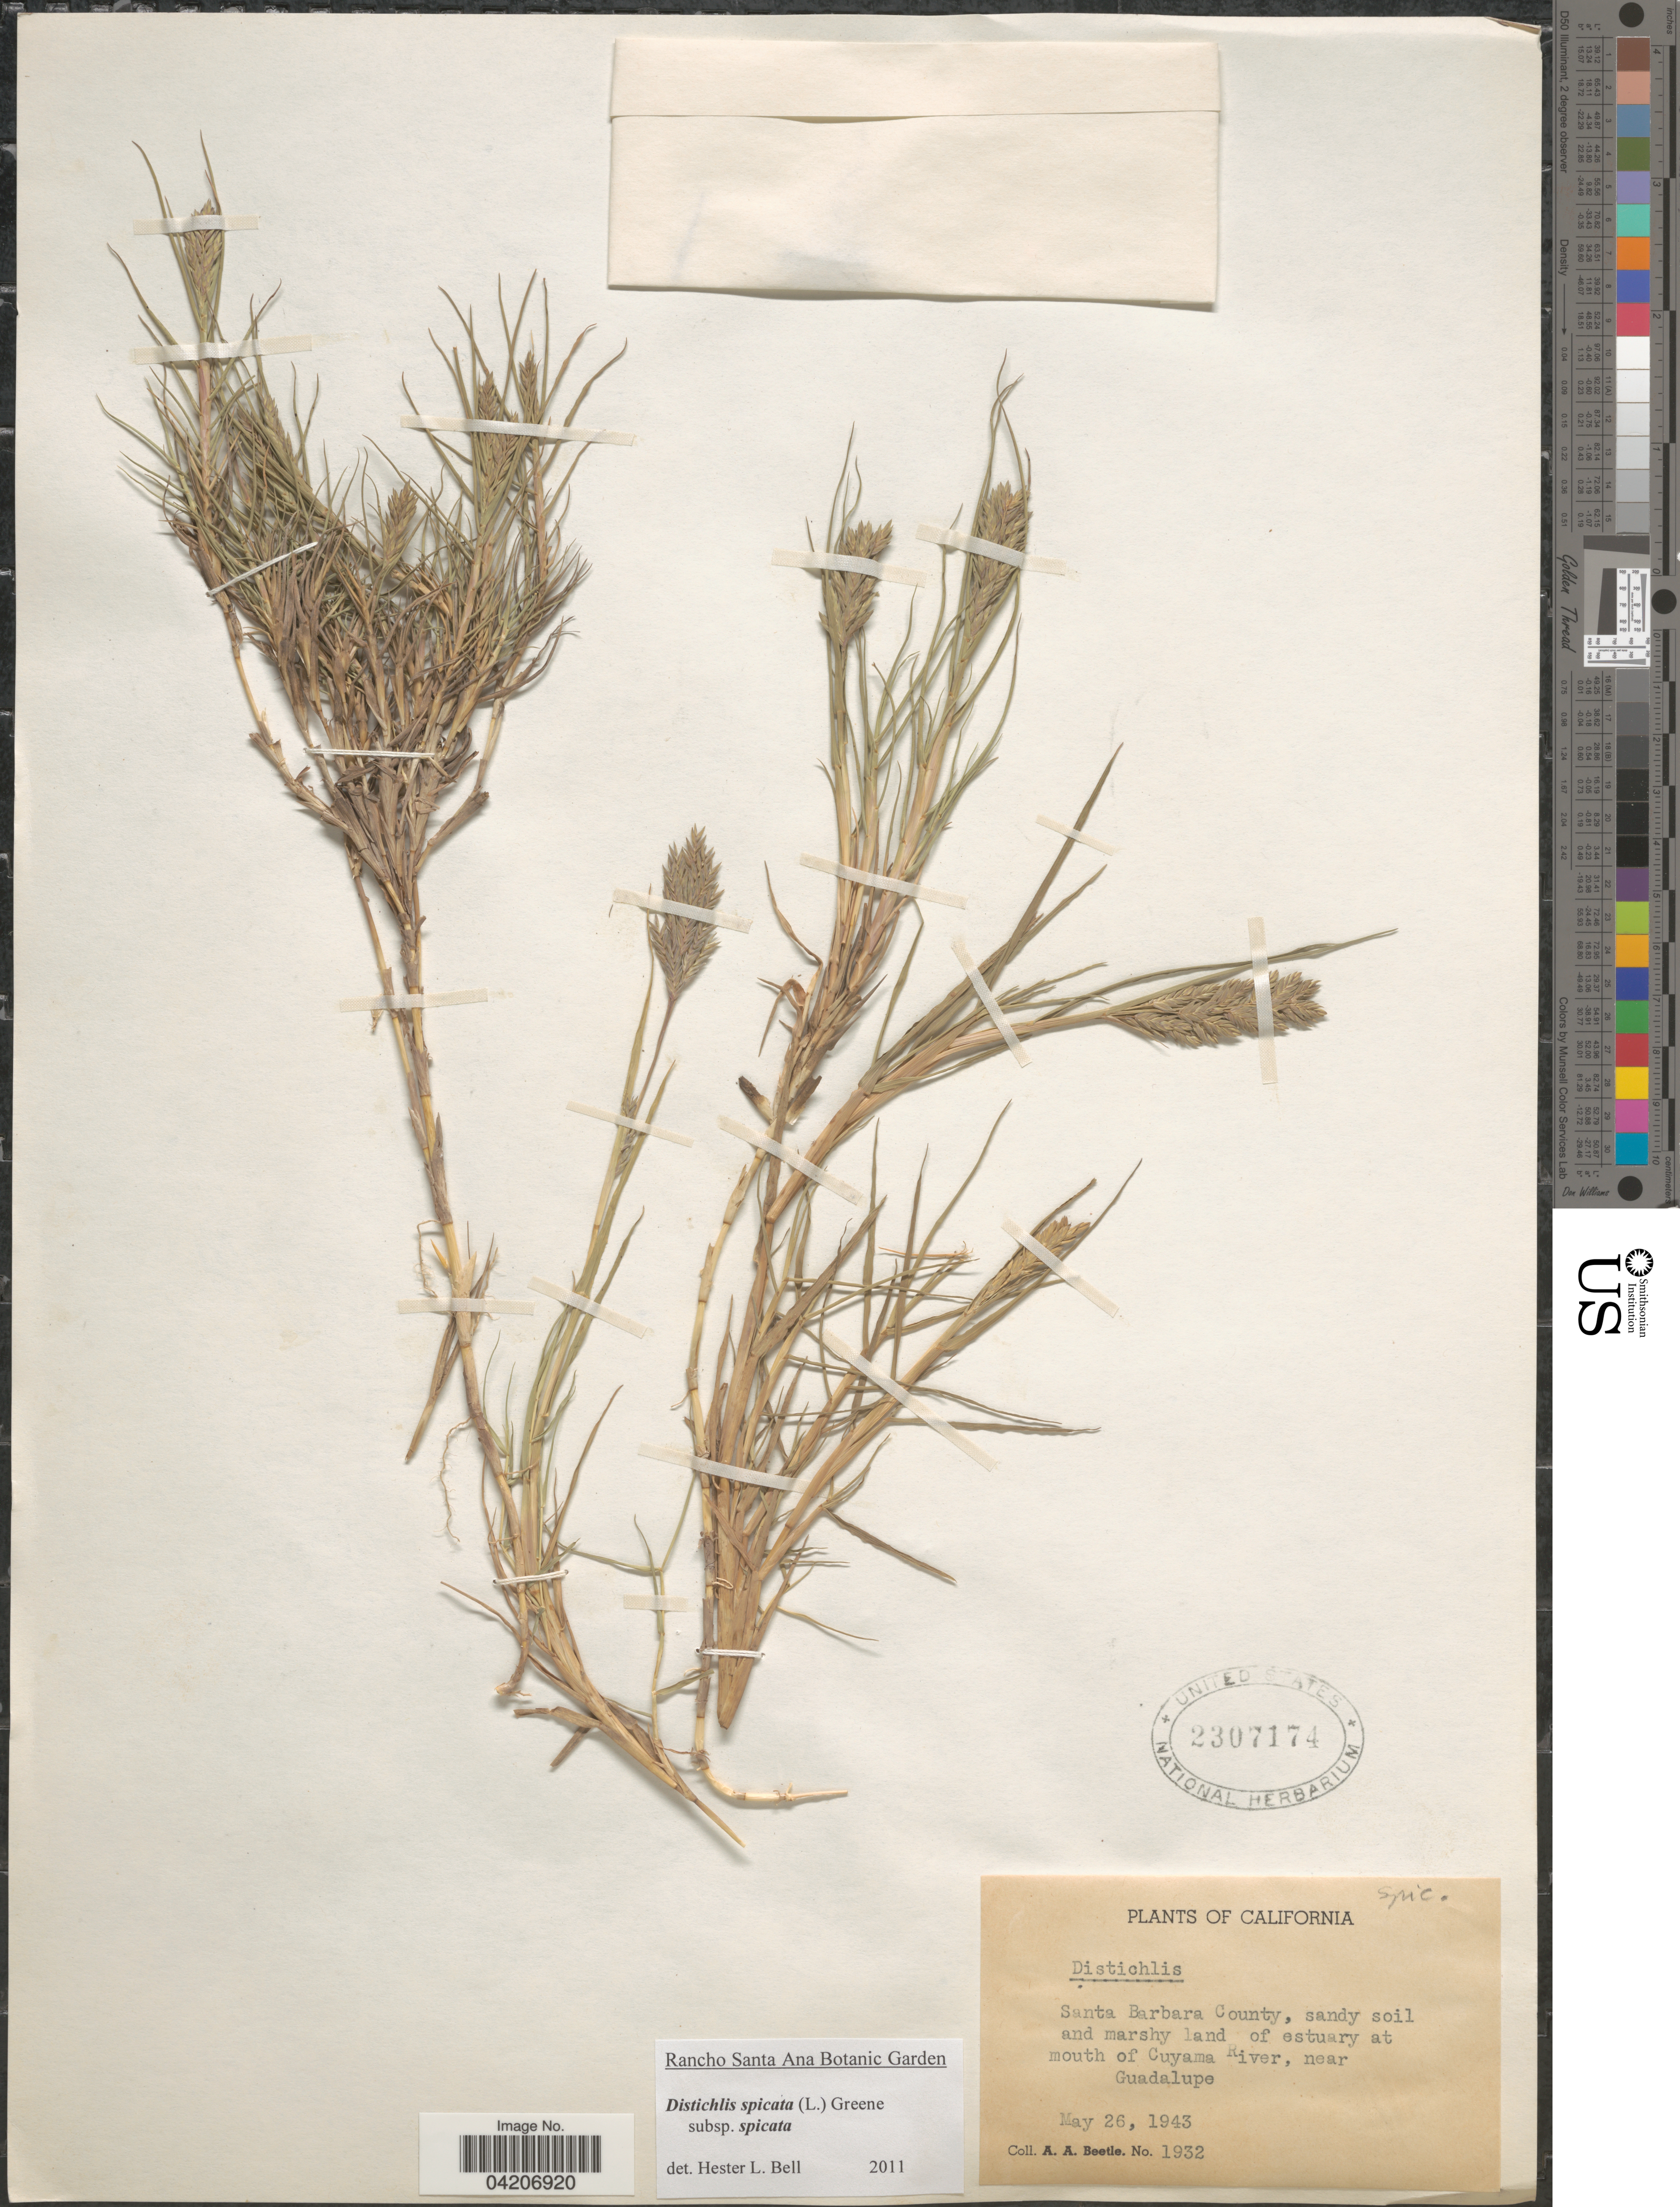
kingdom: Plantae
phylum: Tracheophyta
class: Liliopsida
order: Poales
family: Poaceae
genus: Distichlis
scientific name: Distichlis spicata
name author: (L.) Greene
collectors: A. A. Beetle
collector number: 1932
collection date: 1943-05-26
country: United States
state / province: California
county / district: Santa Barbara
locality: Santa Barbara County, sandy soil and marshy land of estuary at mouth of Cuyama River, near Guadalupe.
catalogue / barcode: US 2307174